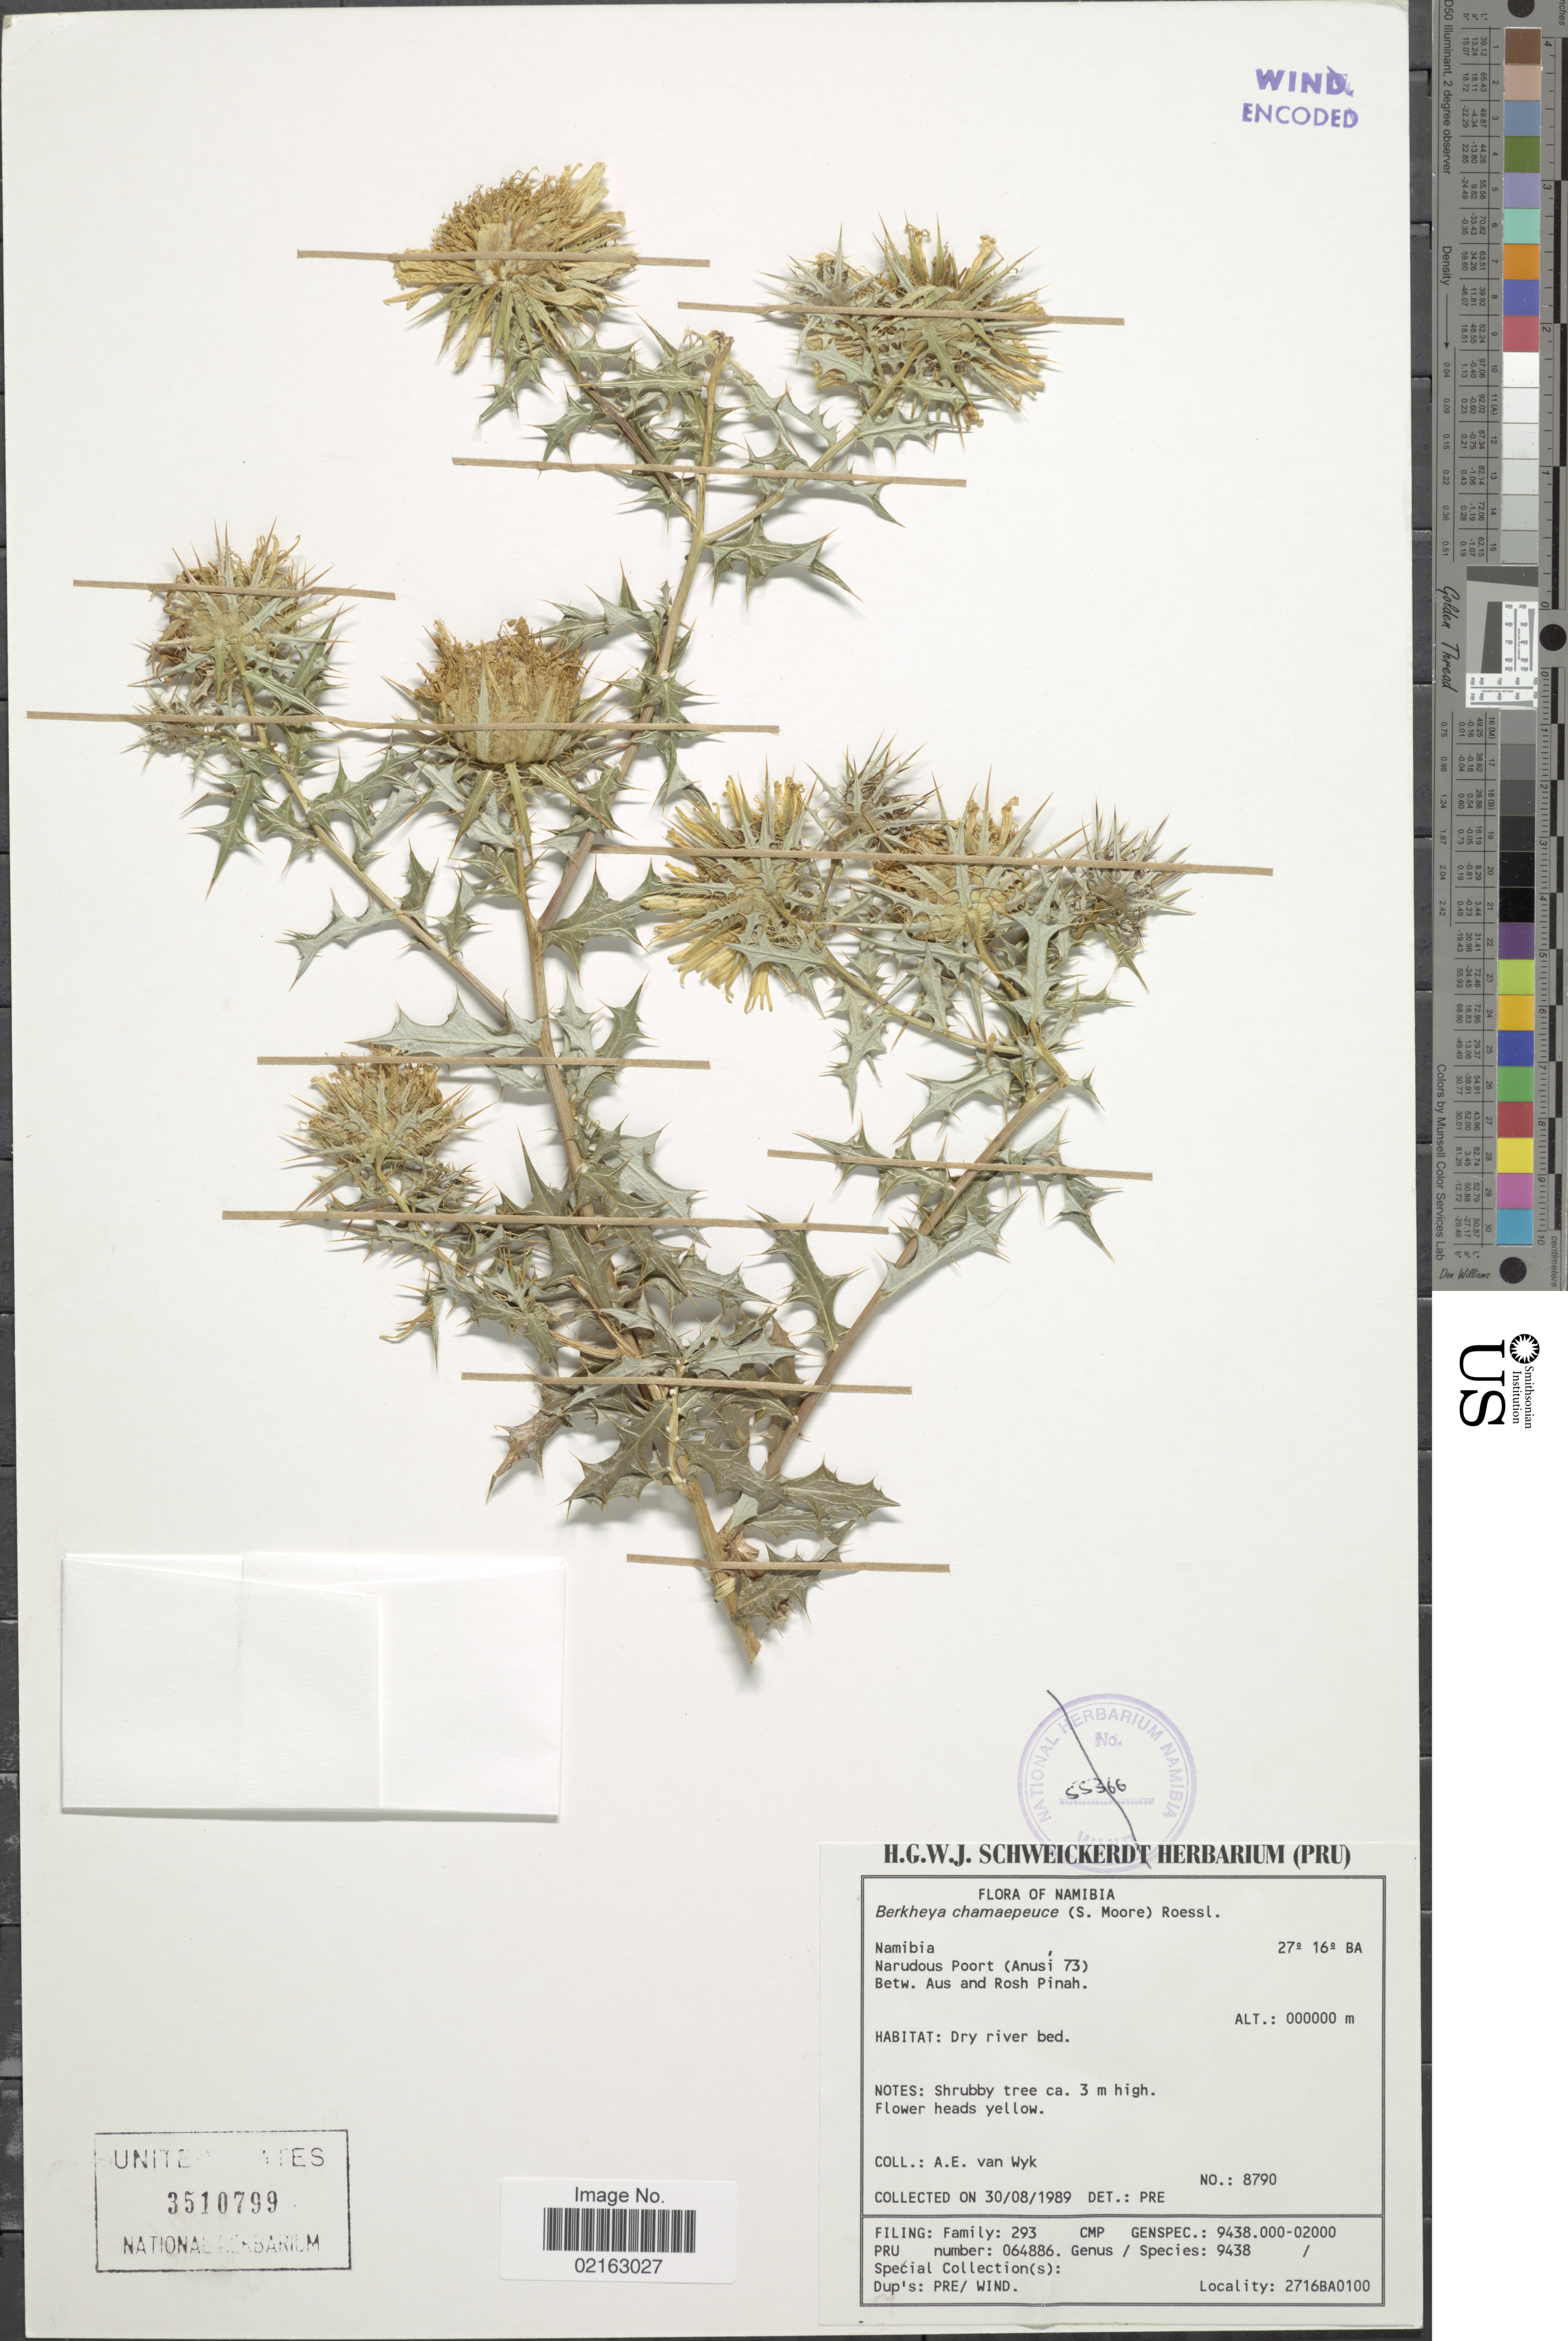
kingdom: Plantae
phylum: Tracheophyta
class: Magnoliopsida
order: Asterales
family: Asteraceae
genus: Berkheya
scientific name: Berkheya chamaepeuce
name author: (S. Moore) Roessler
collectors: A. van Wyk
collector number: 8790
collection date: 1989-08-30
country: Namibia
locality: Namibia. Narudous Poort (Anusi 73). Betw. Aus and Rosh Pinah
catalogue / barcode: US 3510799